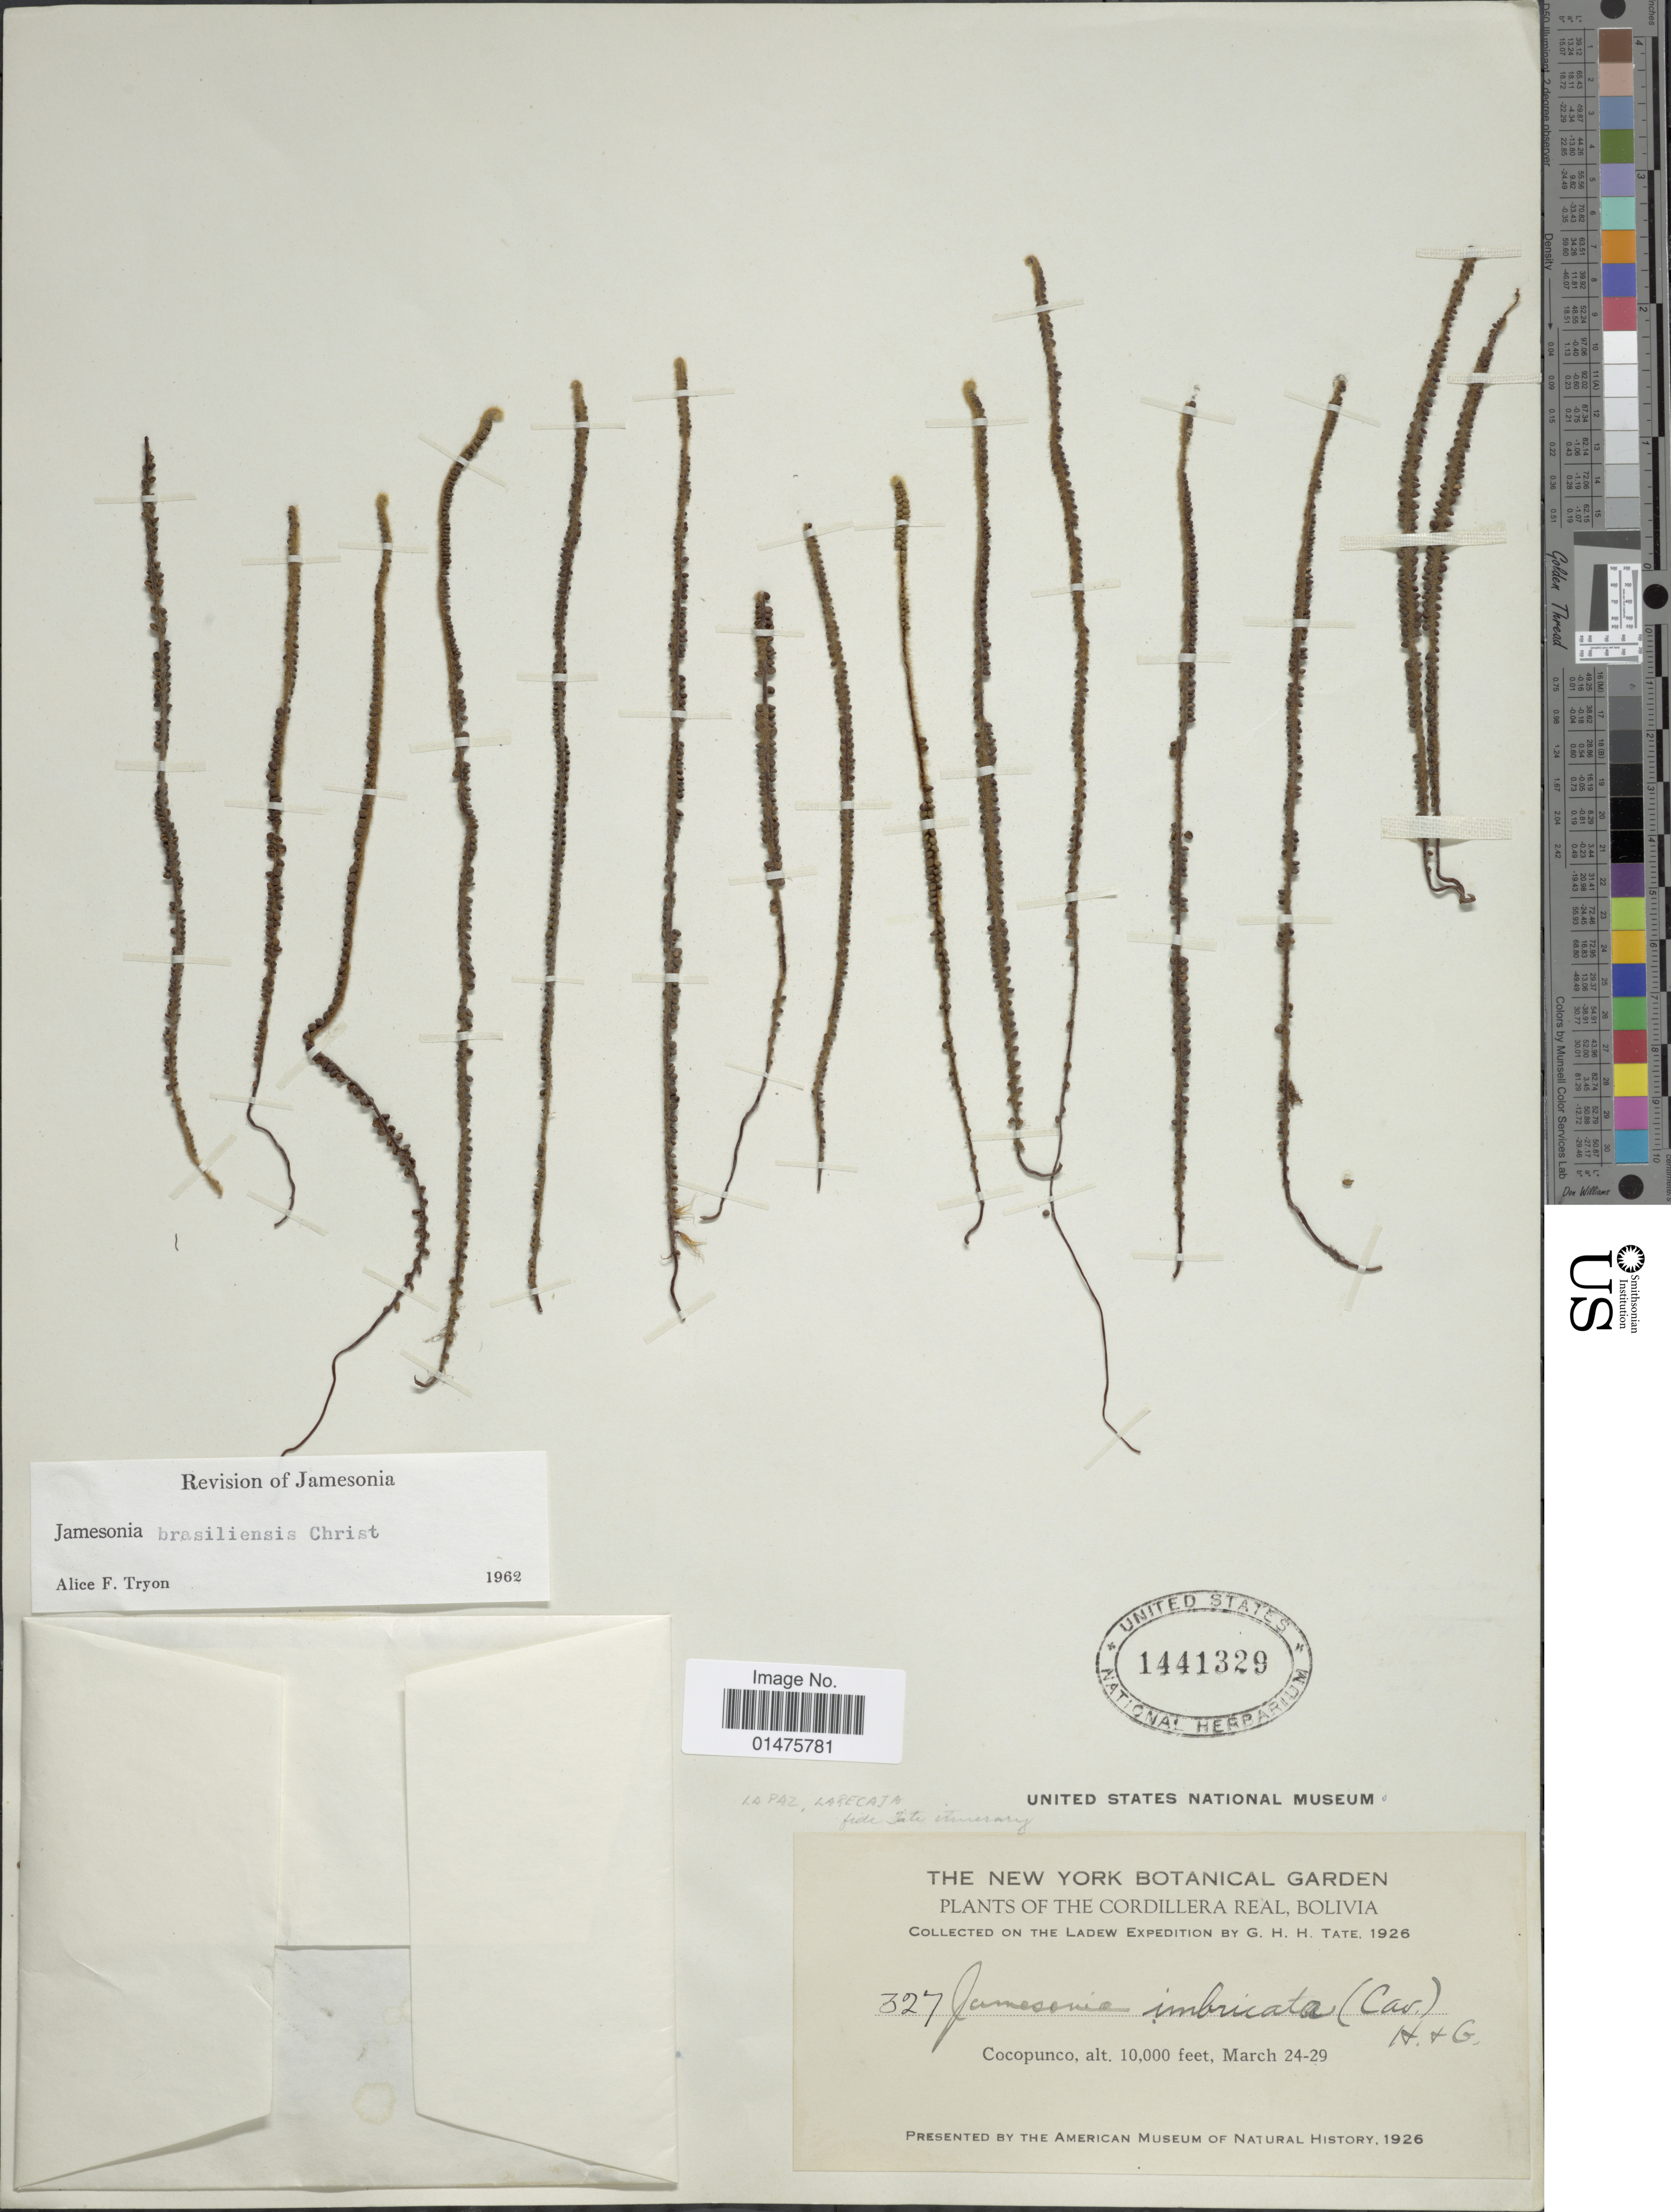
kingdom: Plantae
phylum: Tracheophyta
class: Polypodiopsida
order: Polypodiales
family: Pteridaceae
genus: Jamesonia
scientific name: Jamesonia brasiliensis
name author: Christ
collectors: G. H. H.Tate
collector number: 327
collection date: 1926-03-24/1926-03-29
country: Bolivia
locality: The Cordillera Real, Cocopunco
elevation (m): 3048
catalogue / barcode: US 1441329